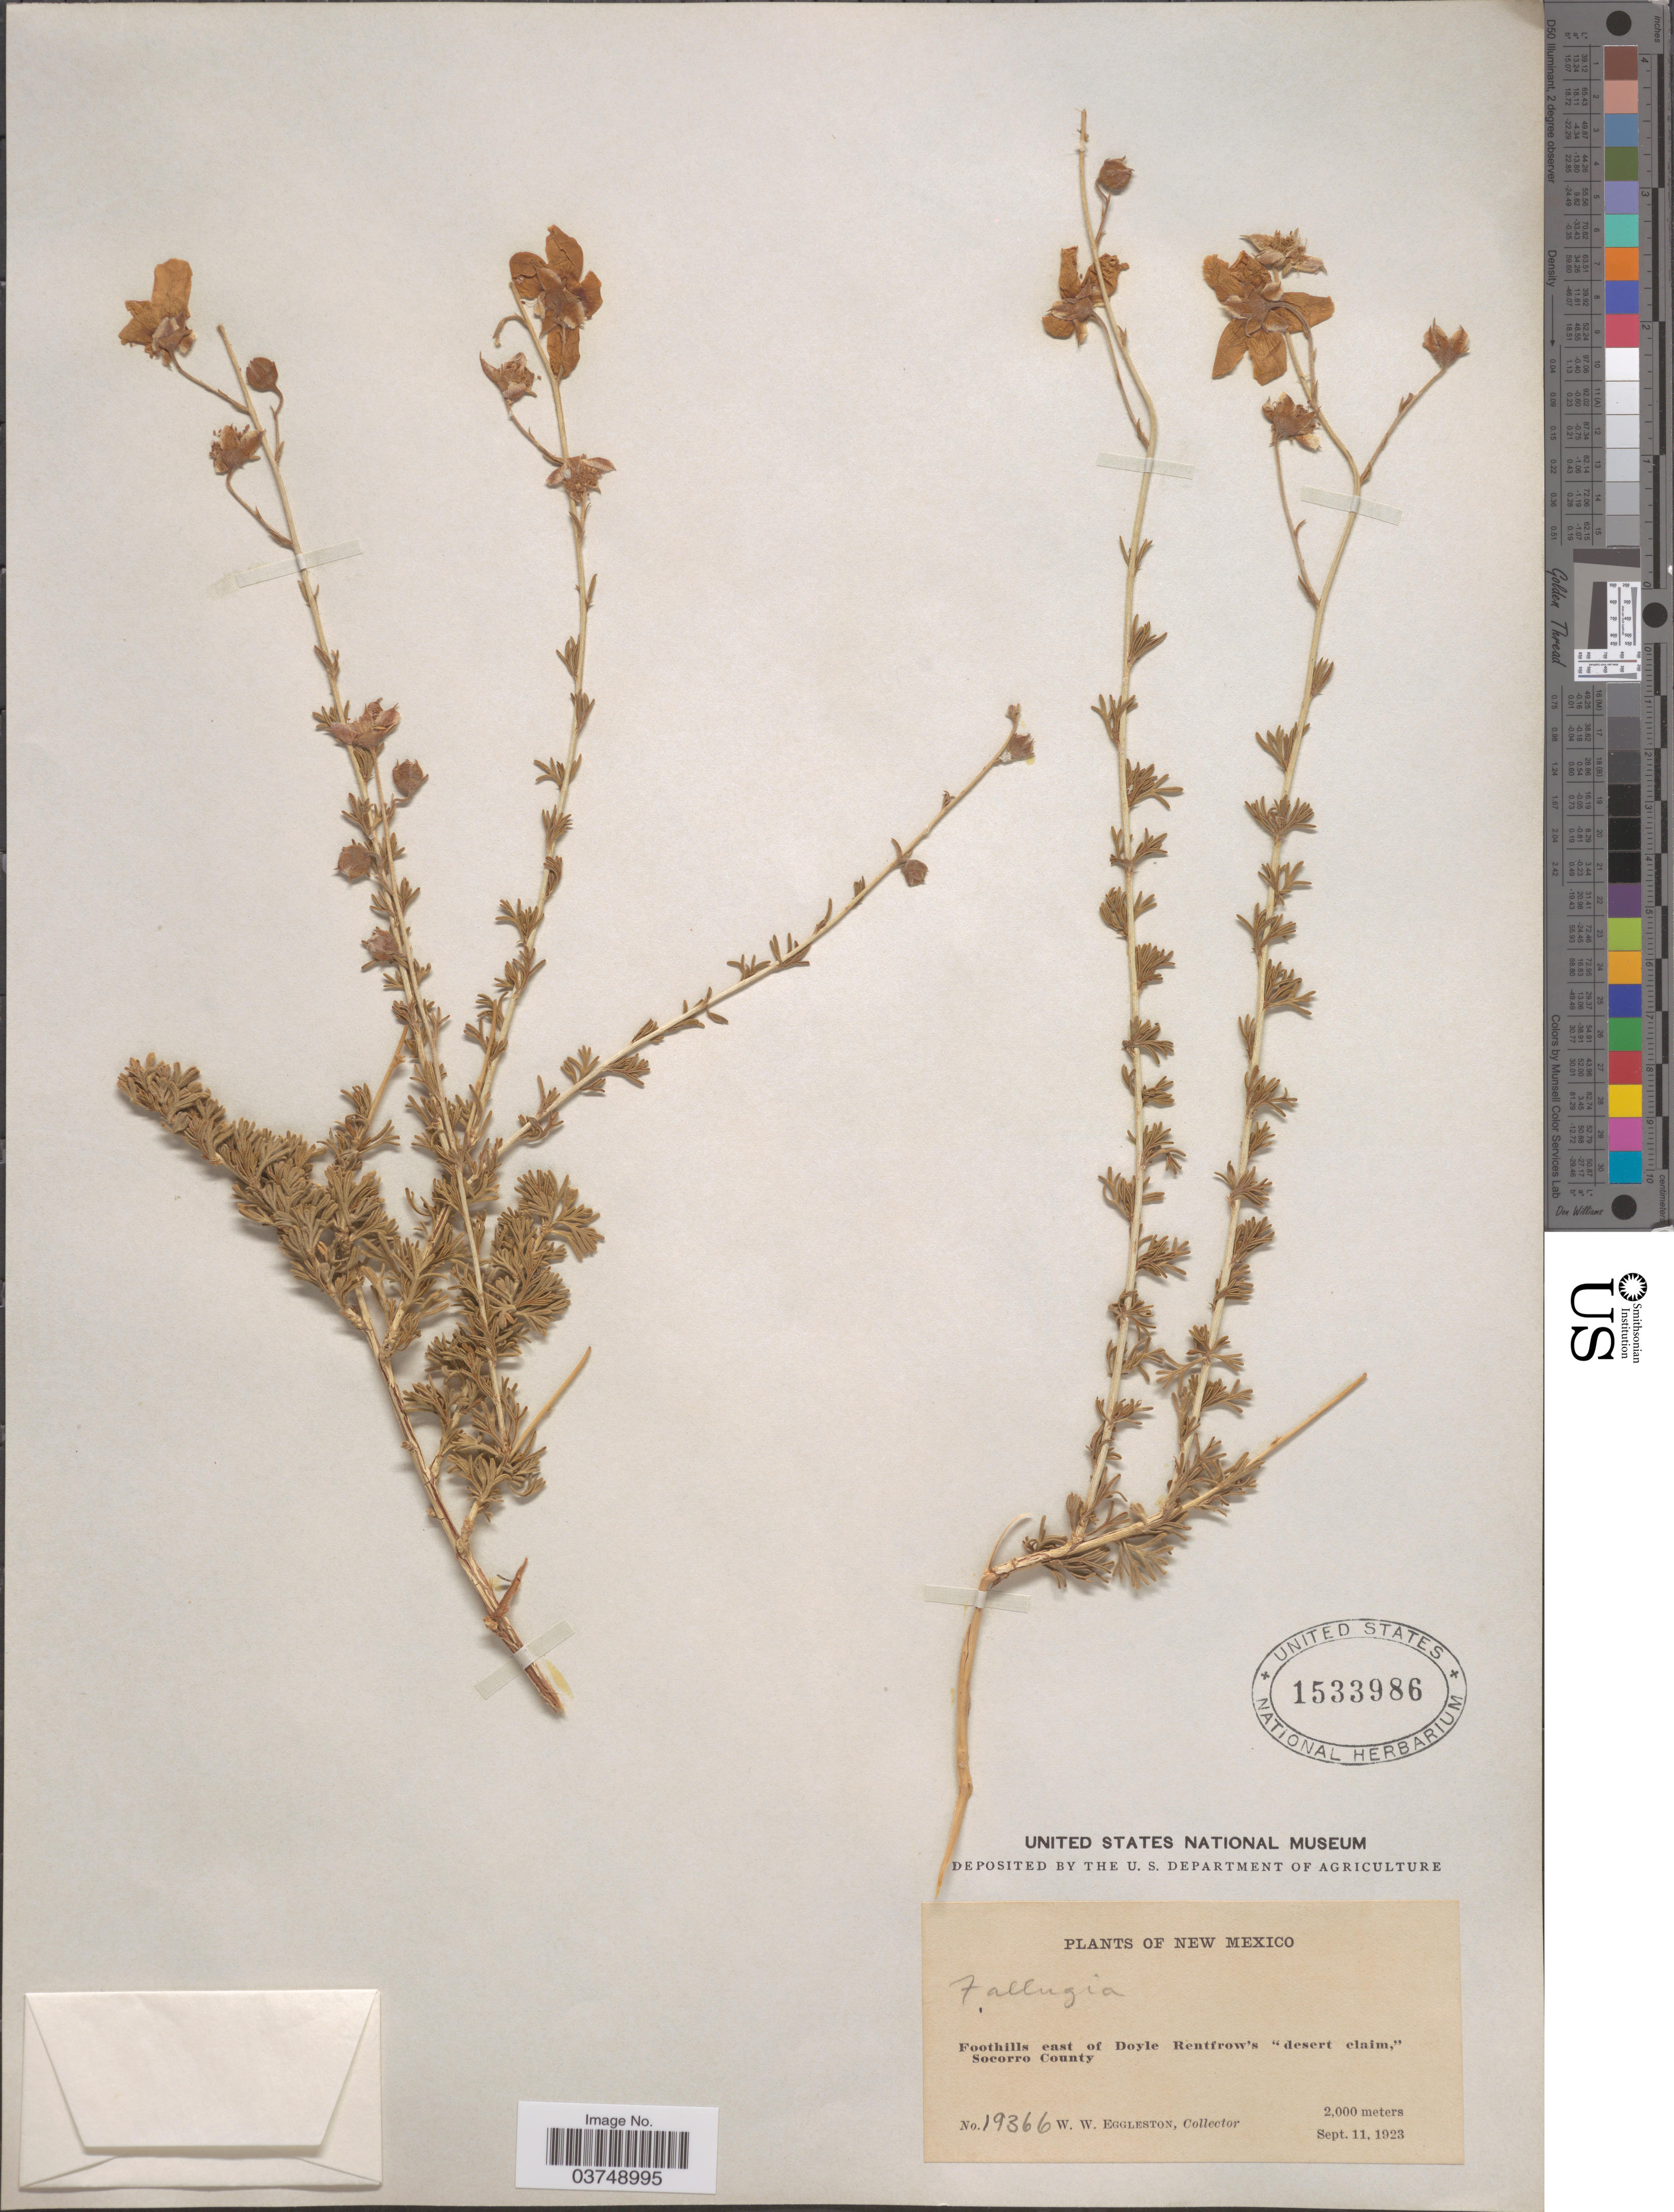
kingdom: Plantae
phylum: Tracheophyta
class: Magnoliopsida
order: Rosales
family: Rosaceae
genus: Fallugia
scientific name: Fallugia acuminata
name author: (Wooton) Rydb.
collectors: W. W. Eggleston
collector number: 19366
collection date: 1923-09-11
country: United States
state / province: New Mexico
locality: Foothills east of Doyle Rentfrow's "desert claim," Socorro County.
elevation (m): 2000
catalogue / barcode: US 1533986